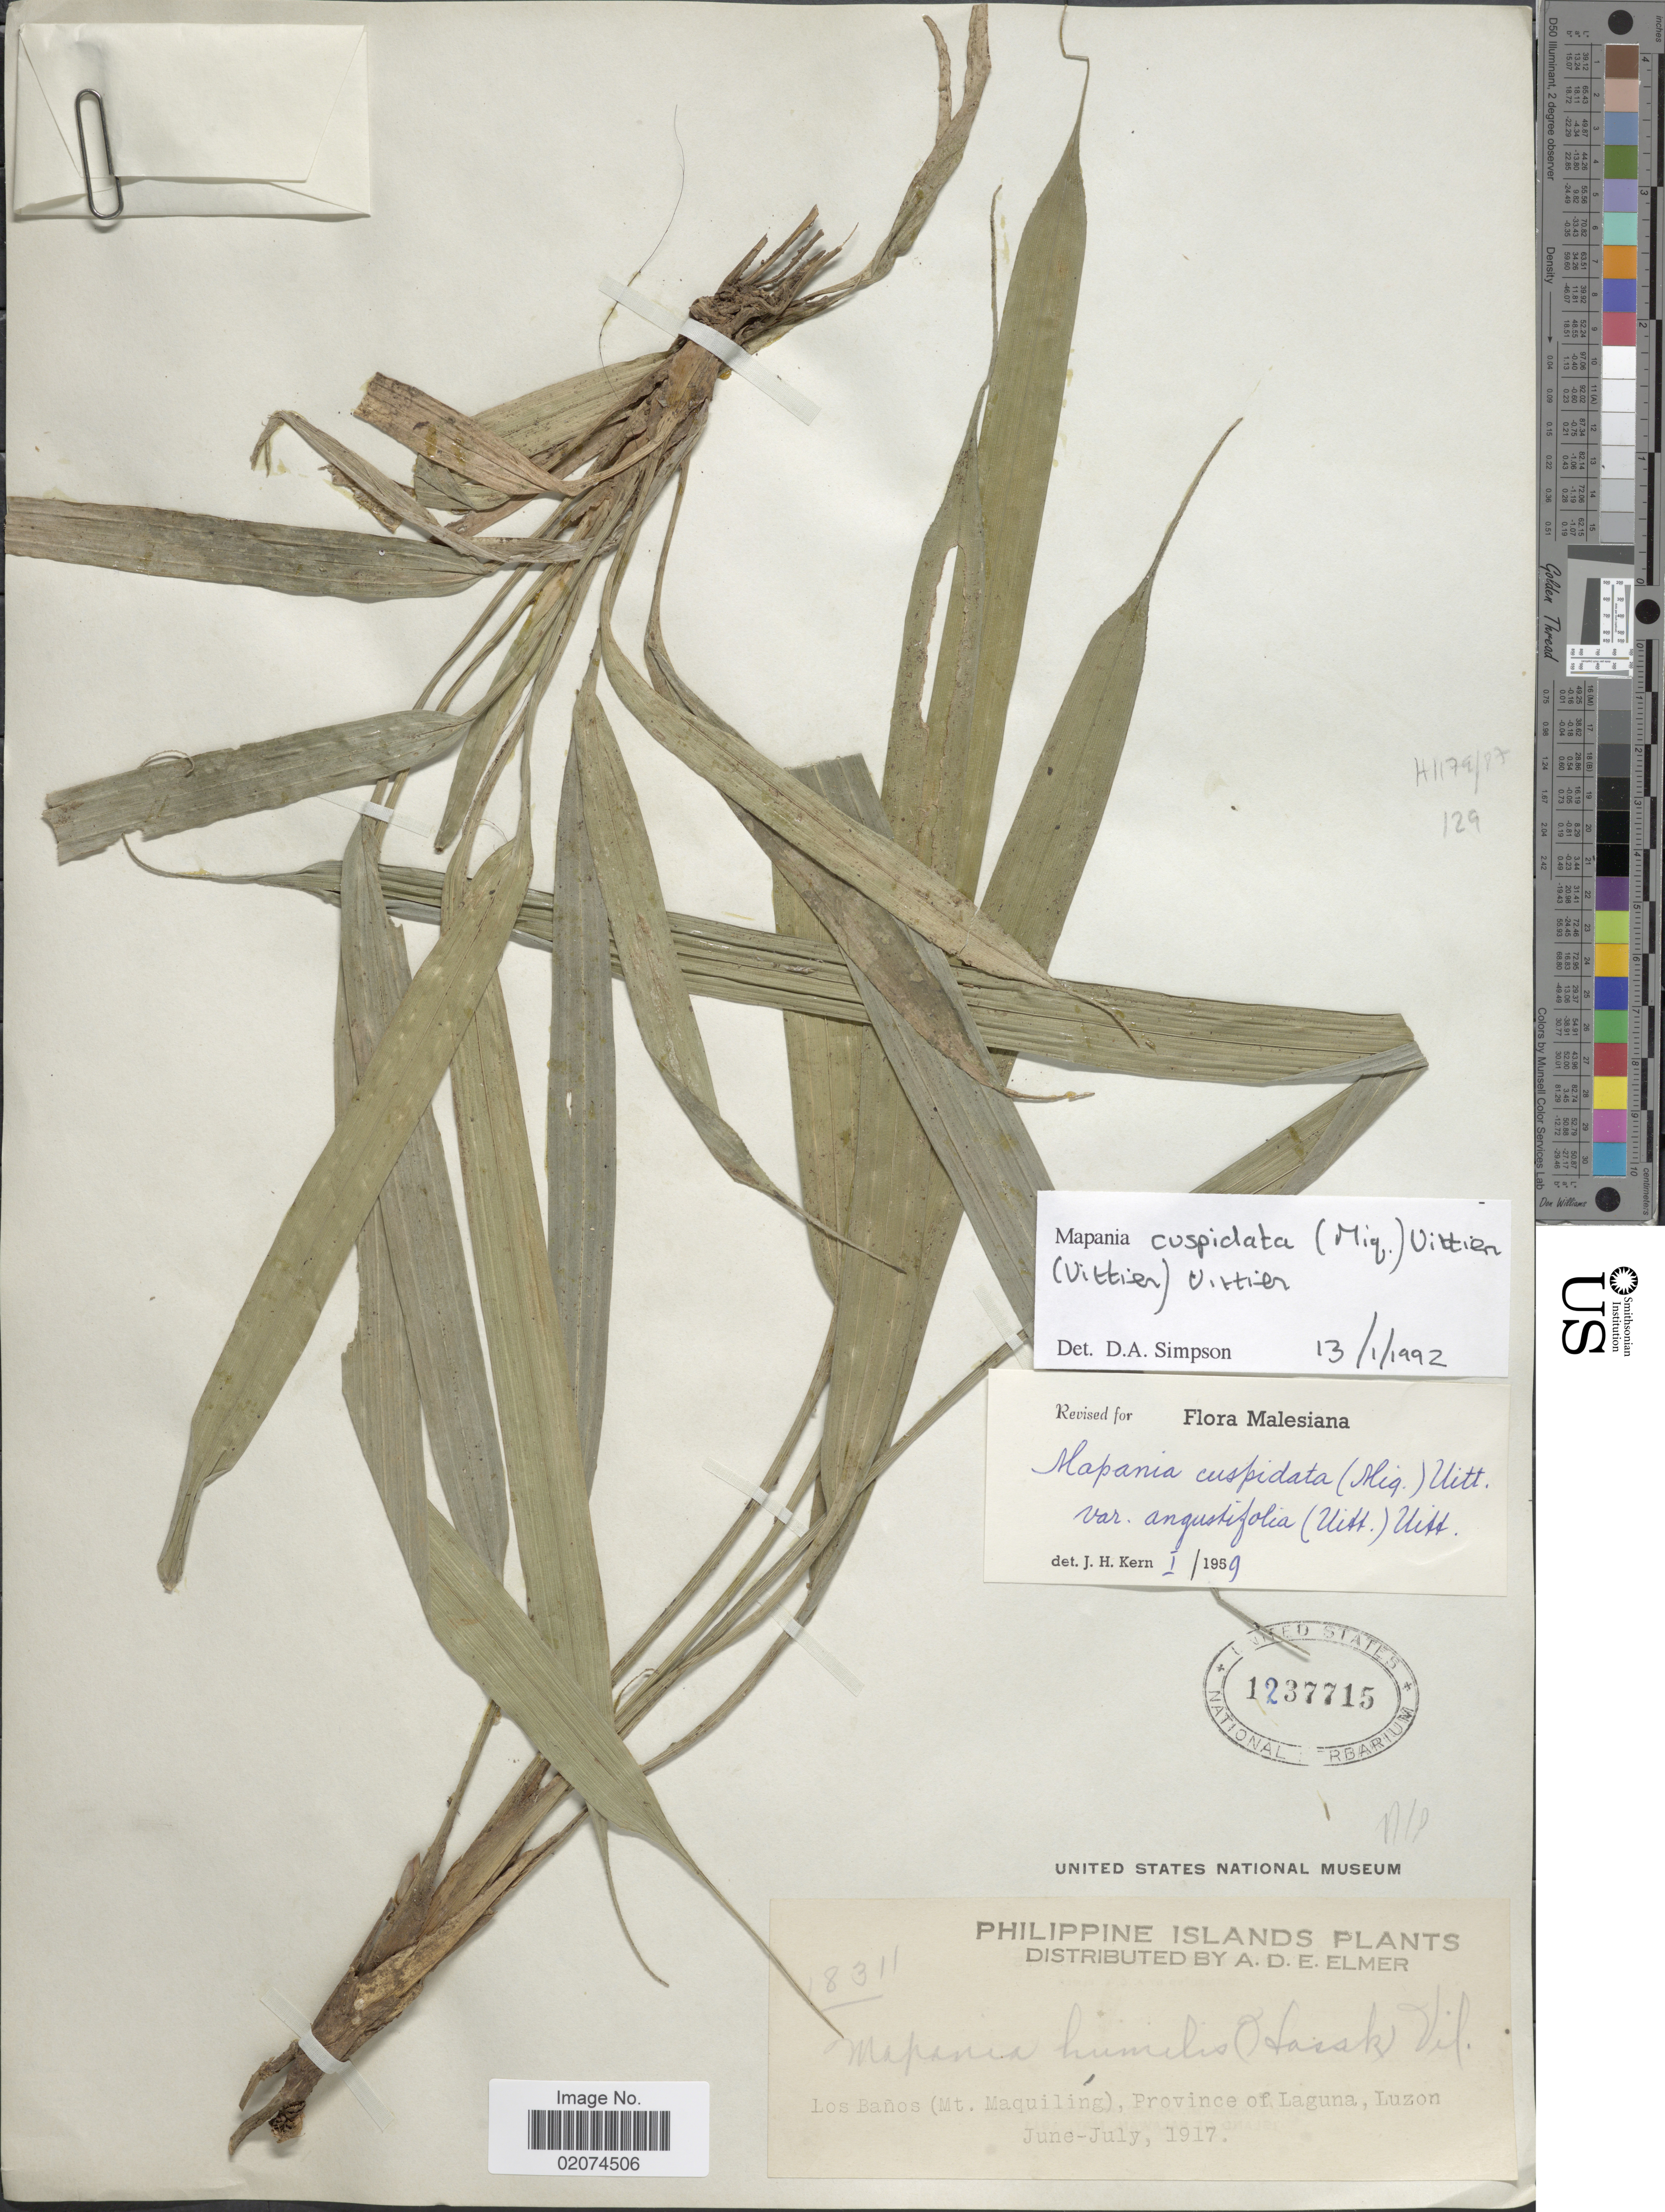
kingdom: Plantae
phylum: Tracheophyta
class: Liliopsida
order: Poales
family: Cyperaceae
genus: Mapania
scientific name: Mapania cuspidata var. angustifolia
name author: (Uittien) Uittien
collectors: A. D. E. Elmer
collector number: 18311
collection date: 1917-06/1917-07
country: Philippines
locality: Philippine Islands. Los Banos (Mt. Maquiling), Province of Laguna, Luzon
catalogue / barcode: US 1237715